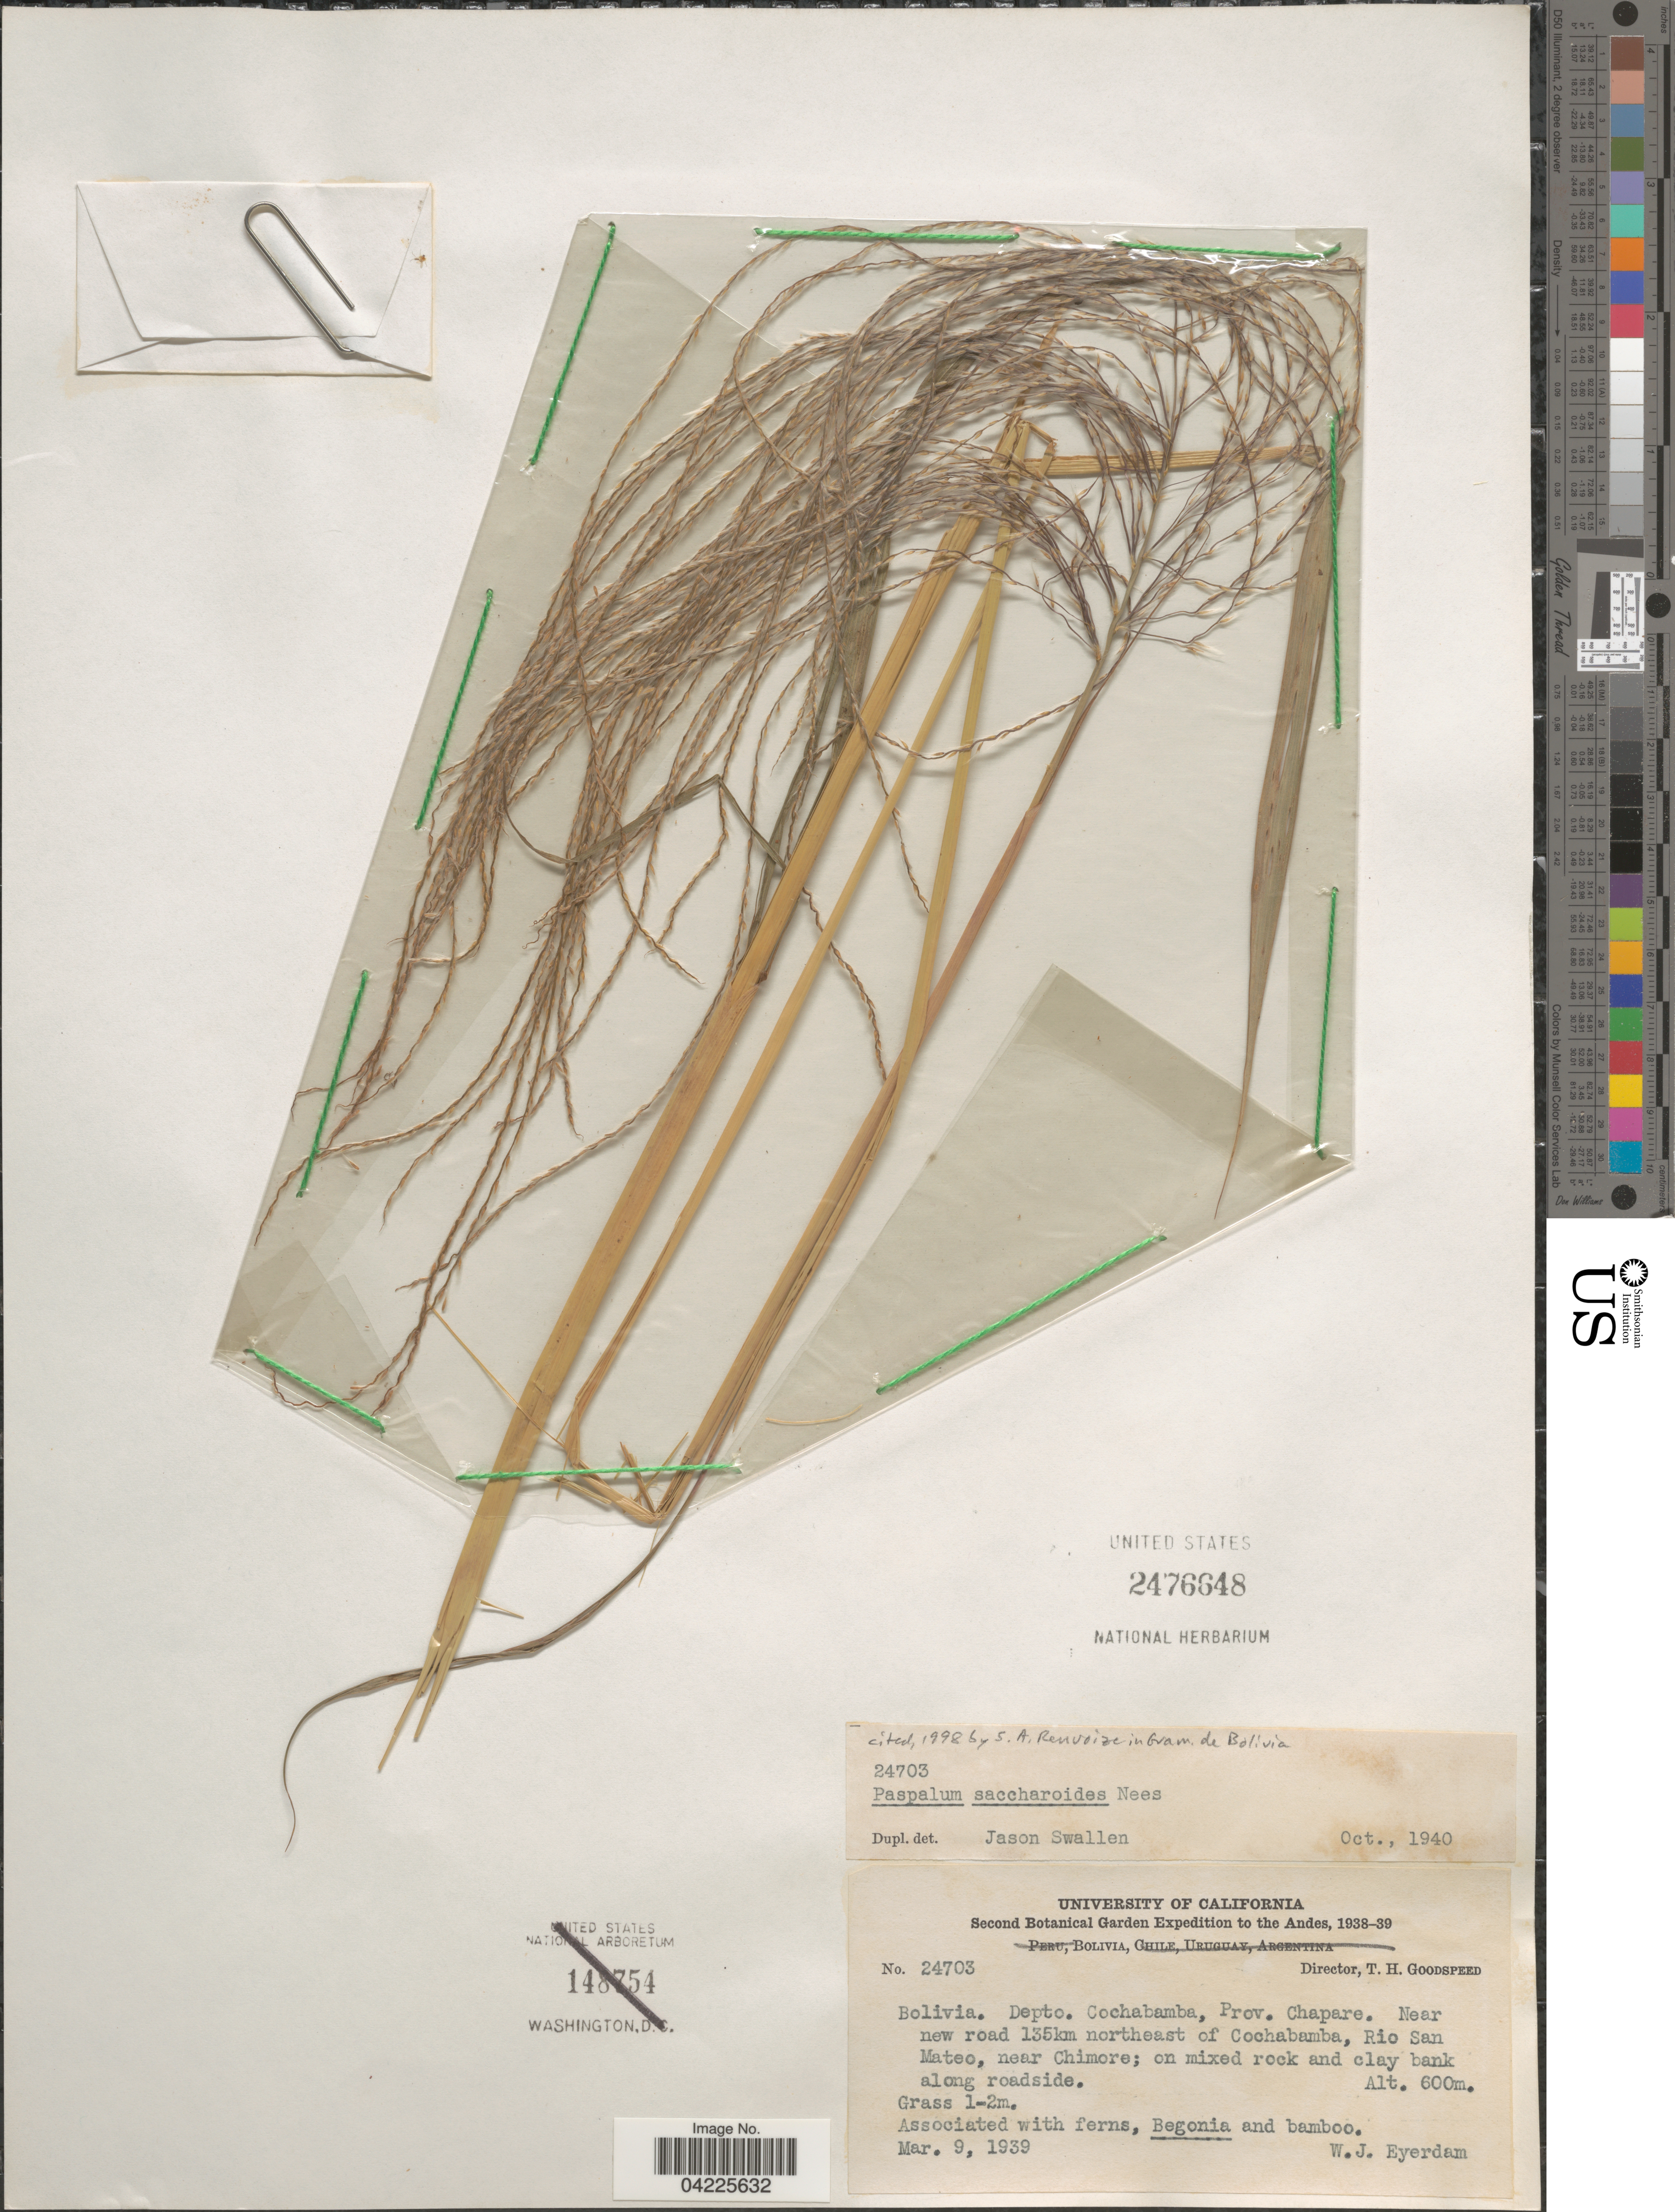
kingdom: Plantae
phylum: Tracheophyta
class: Liliopsida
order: Poales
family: Poaceae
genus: Paspalum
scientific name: Paspalum saccharoides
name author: Nees ex Trin.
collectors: W. J. Eyerdam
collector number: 24703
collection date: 1939-03-09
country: Bolivia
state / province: Cochabamba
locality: Depto. Cochabamba, Prov. Chapare. Near new road 135km northeast of Cochabamba, Rio San Mateo, near Chimore.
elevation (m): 600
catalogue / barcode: US 2476648